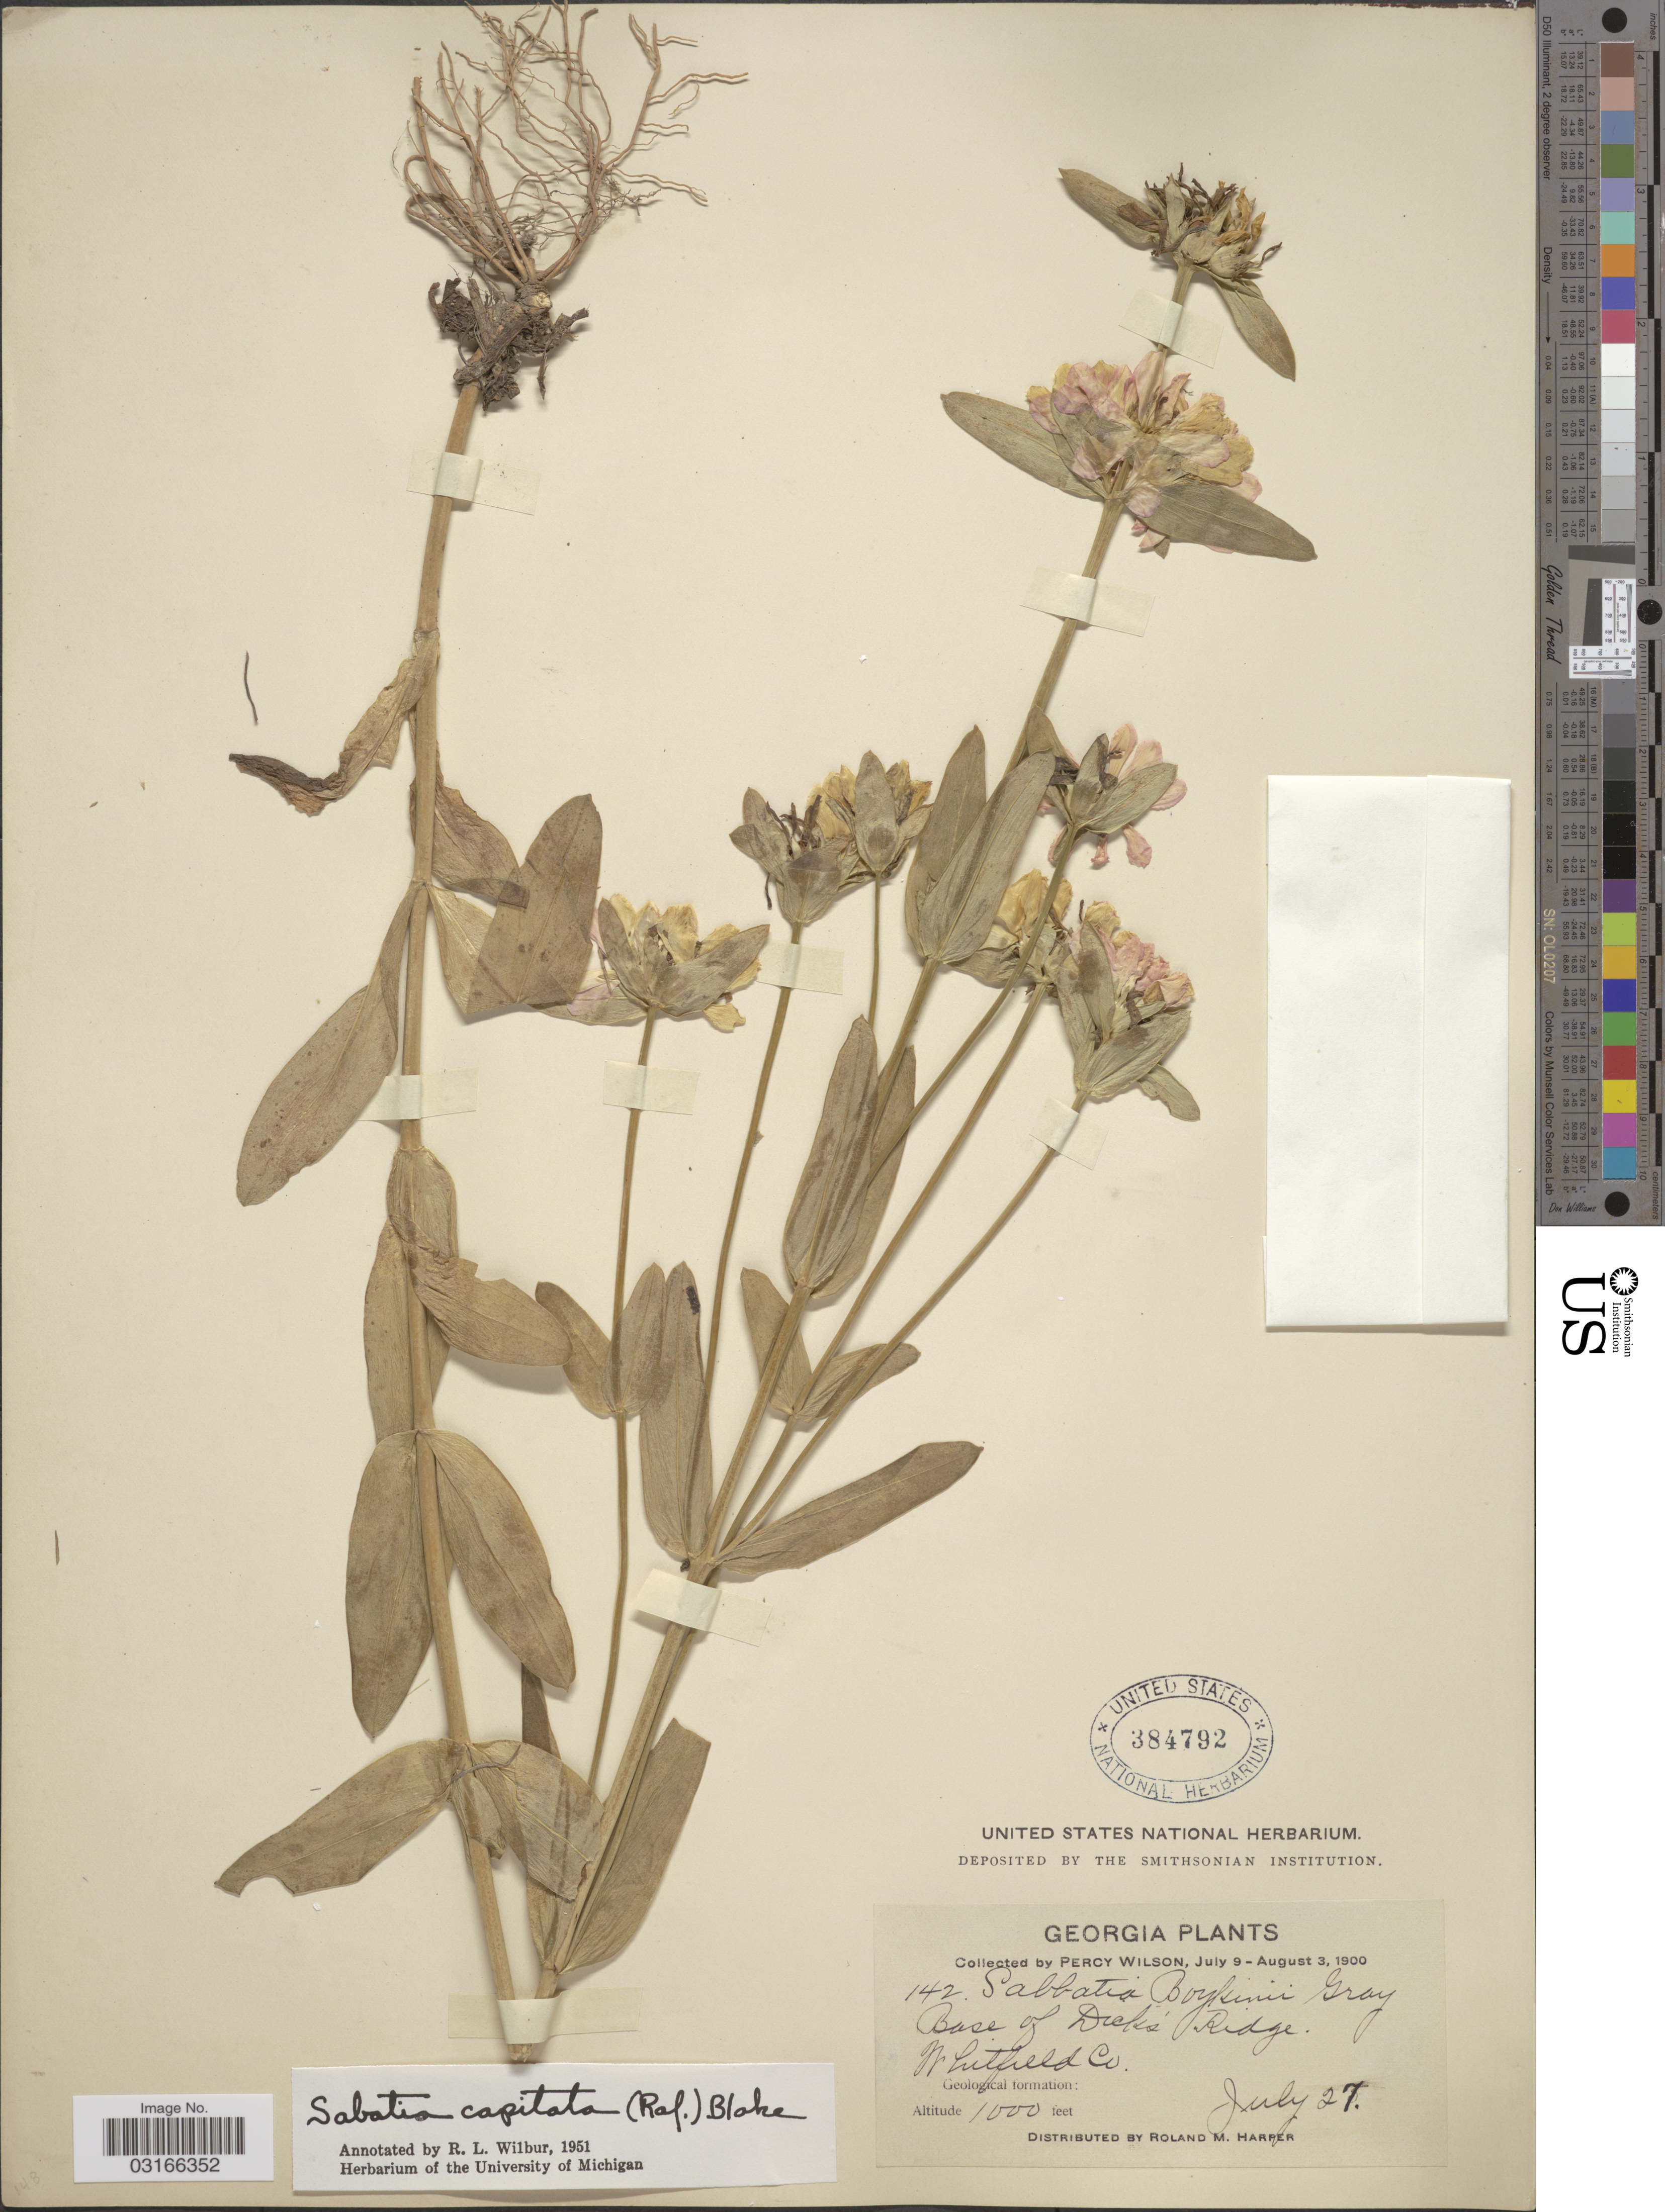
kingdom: Plantae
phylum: Tracheophyta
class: Magnoliopsida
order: Gentianales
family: Gentianaceae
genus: Sabatia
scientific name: Sabatia campestris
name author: Nutt.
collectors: P. Wilson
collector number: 142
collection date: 1900-07-27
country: United States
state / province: Georgia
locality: Base of Dick's Ridge. Whitfield Co.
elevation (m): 305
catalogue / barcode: US 384792